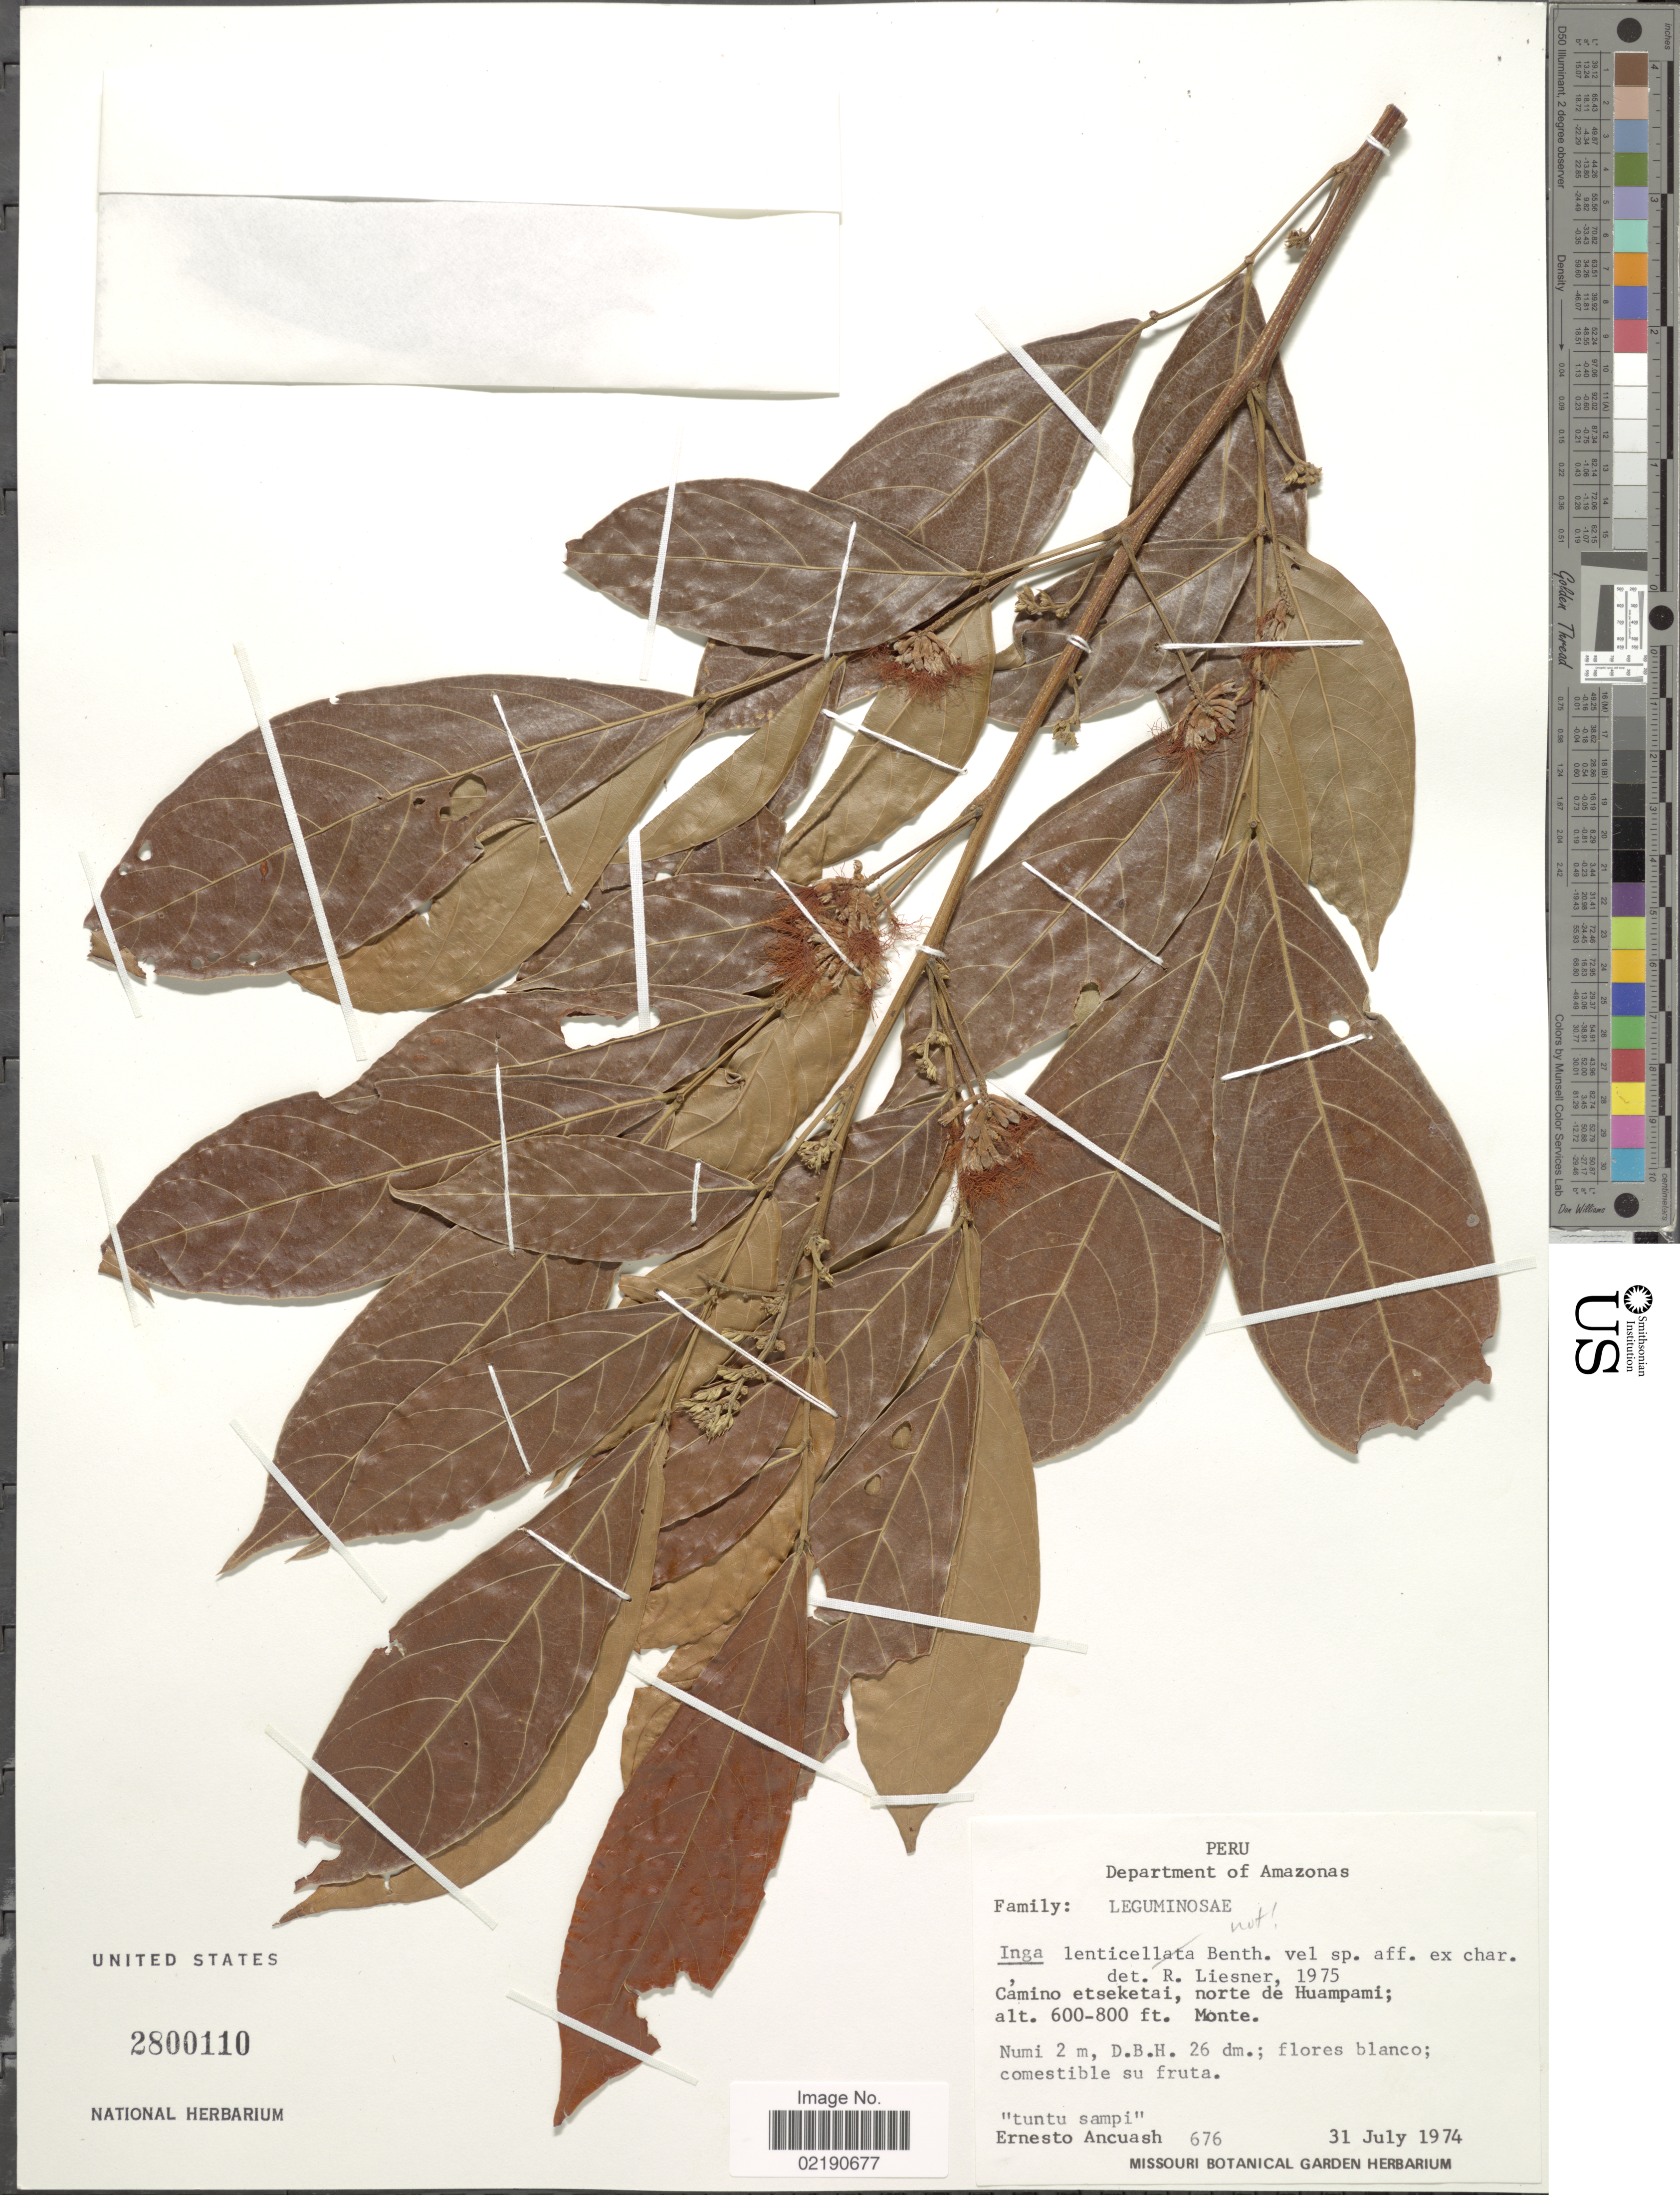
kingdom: Plantae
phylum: Tracheophyta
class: Magnoliopsida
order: Fabales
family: Fabaceae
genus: Inga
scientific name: Inga sp.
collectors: E. Ancuash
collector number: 676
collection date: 1974-07-31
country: Peru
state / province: Amazonas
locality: Camino etseketai, norte de Huampami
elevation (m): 183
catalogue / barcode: US 2800110